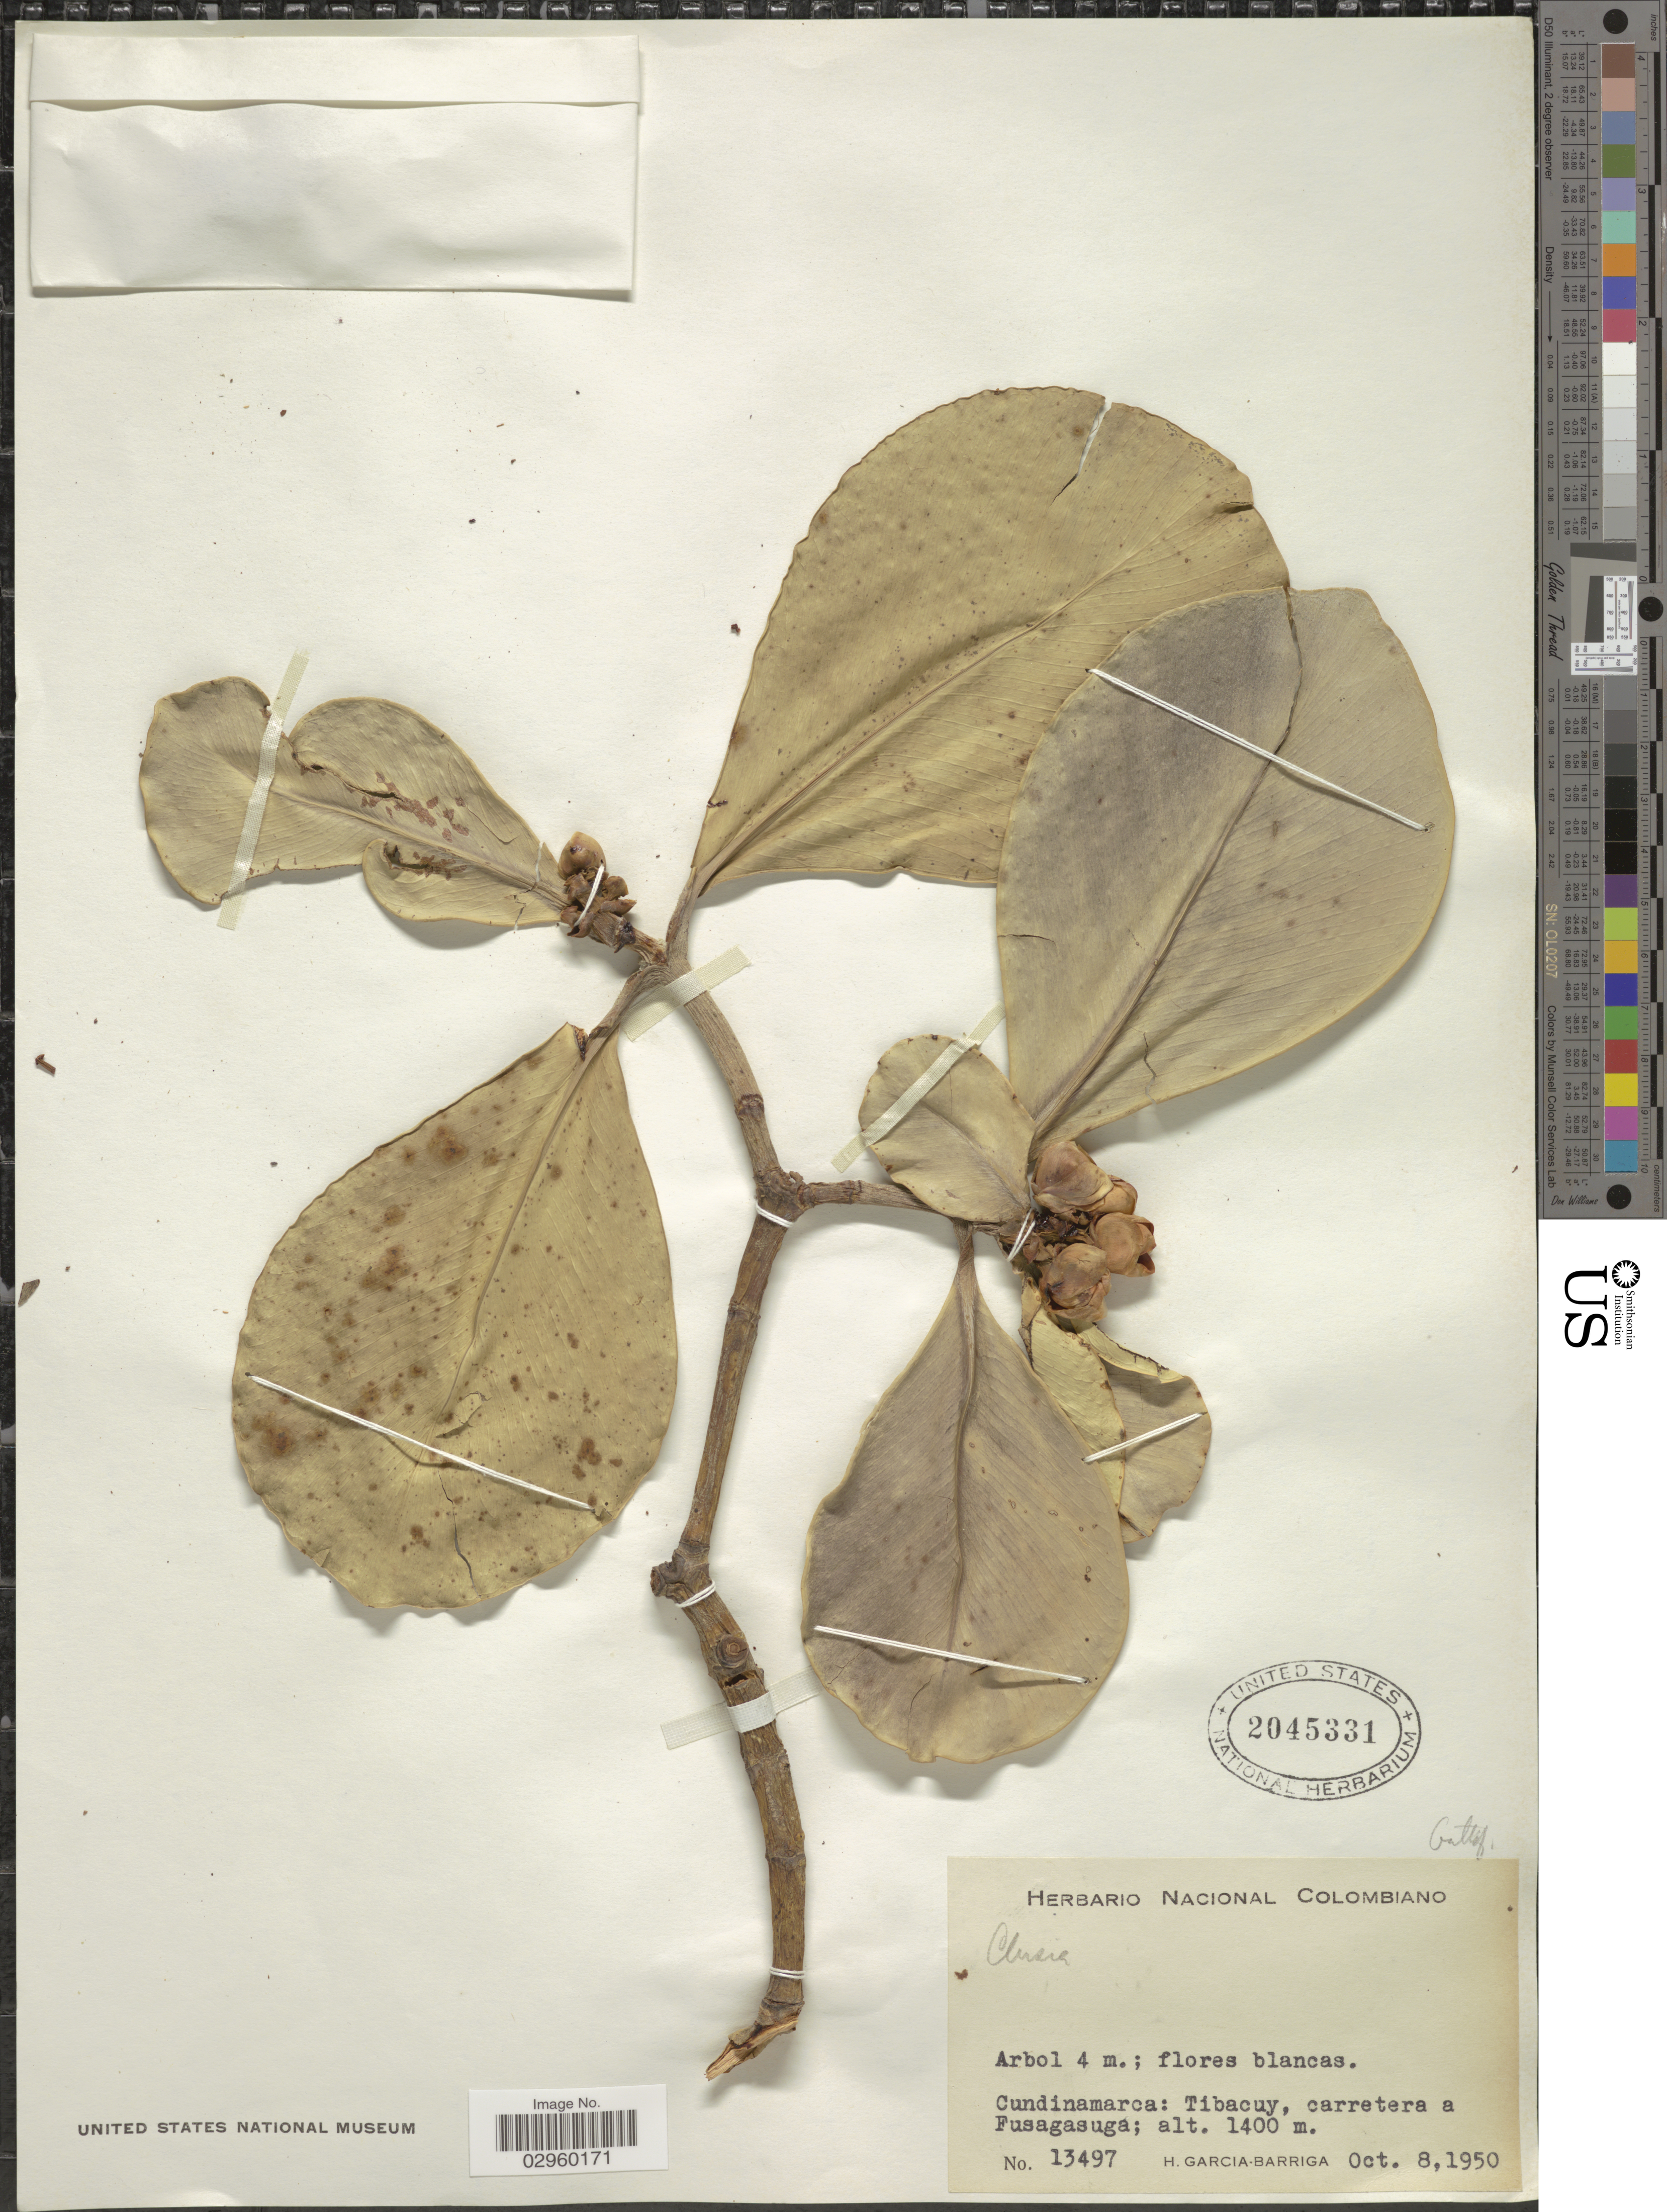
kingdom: Plantae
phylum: Tracheophyta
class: Magnoliopsida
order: Malpighiales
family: Clusiaceae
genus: Clusia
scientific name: Clusia sp.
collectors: H. García Barriga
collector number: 13497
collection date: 1950-10-08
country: Colombia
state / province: Cundinamarca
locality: Tibacuy, carretera a Fusagasuga.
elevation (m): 1400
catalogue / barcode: US 2045331